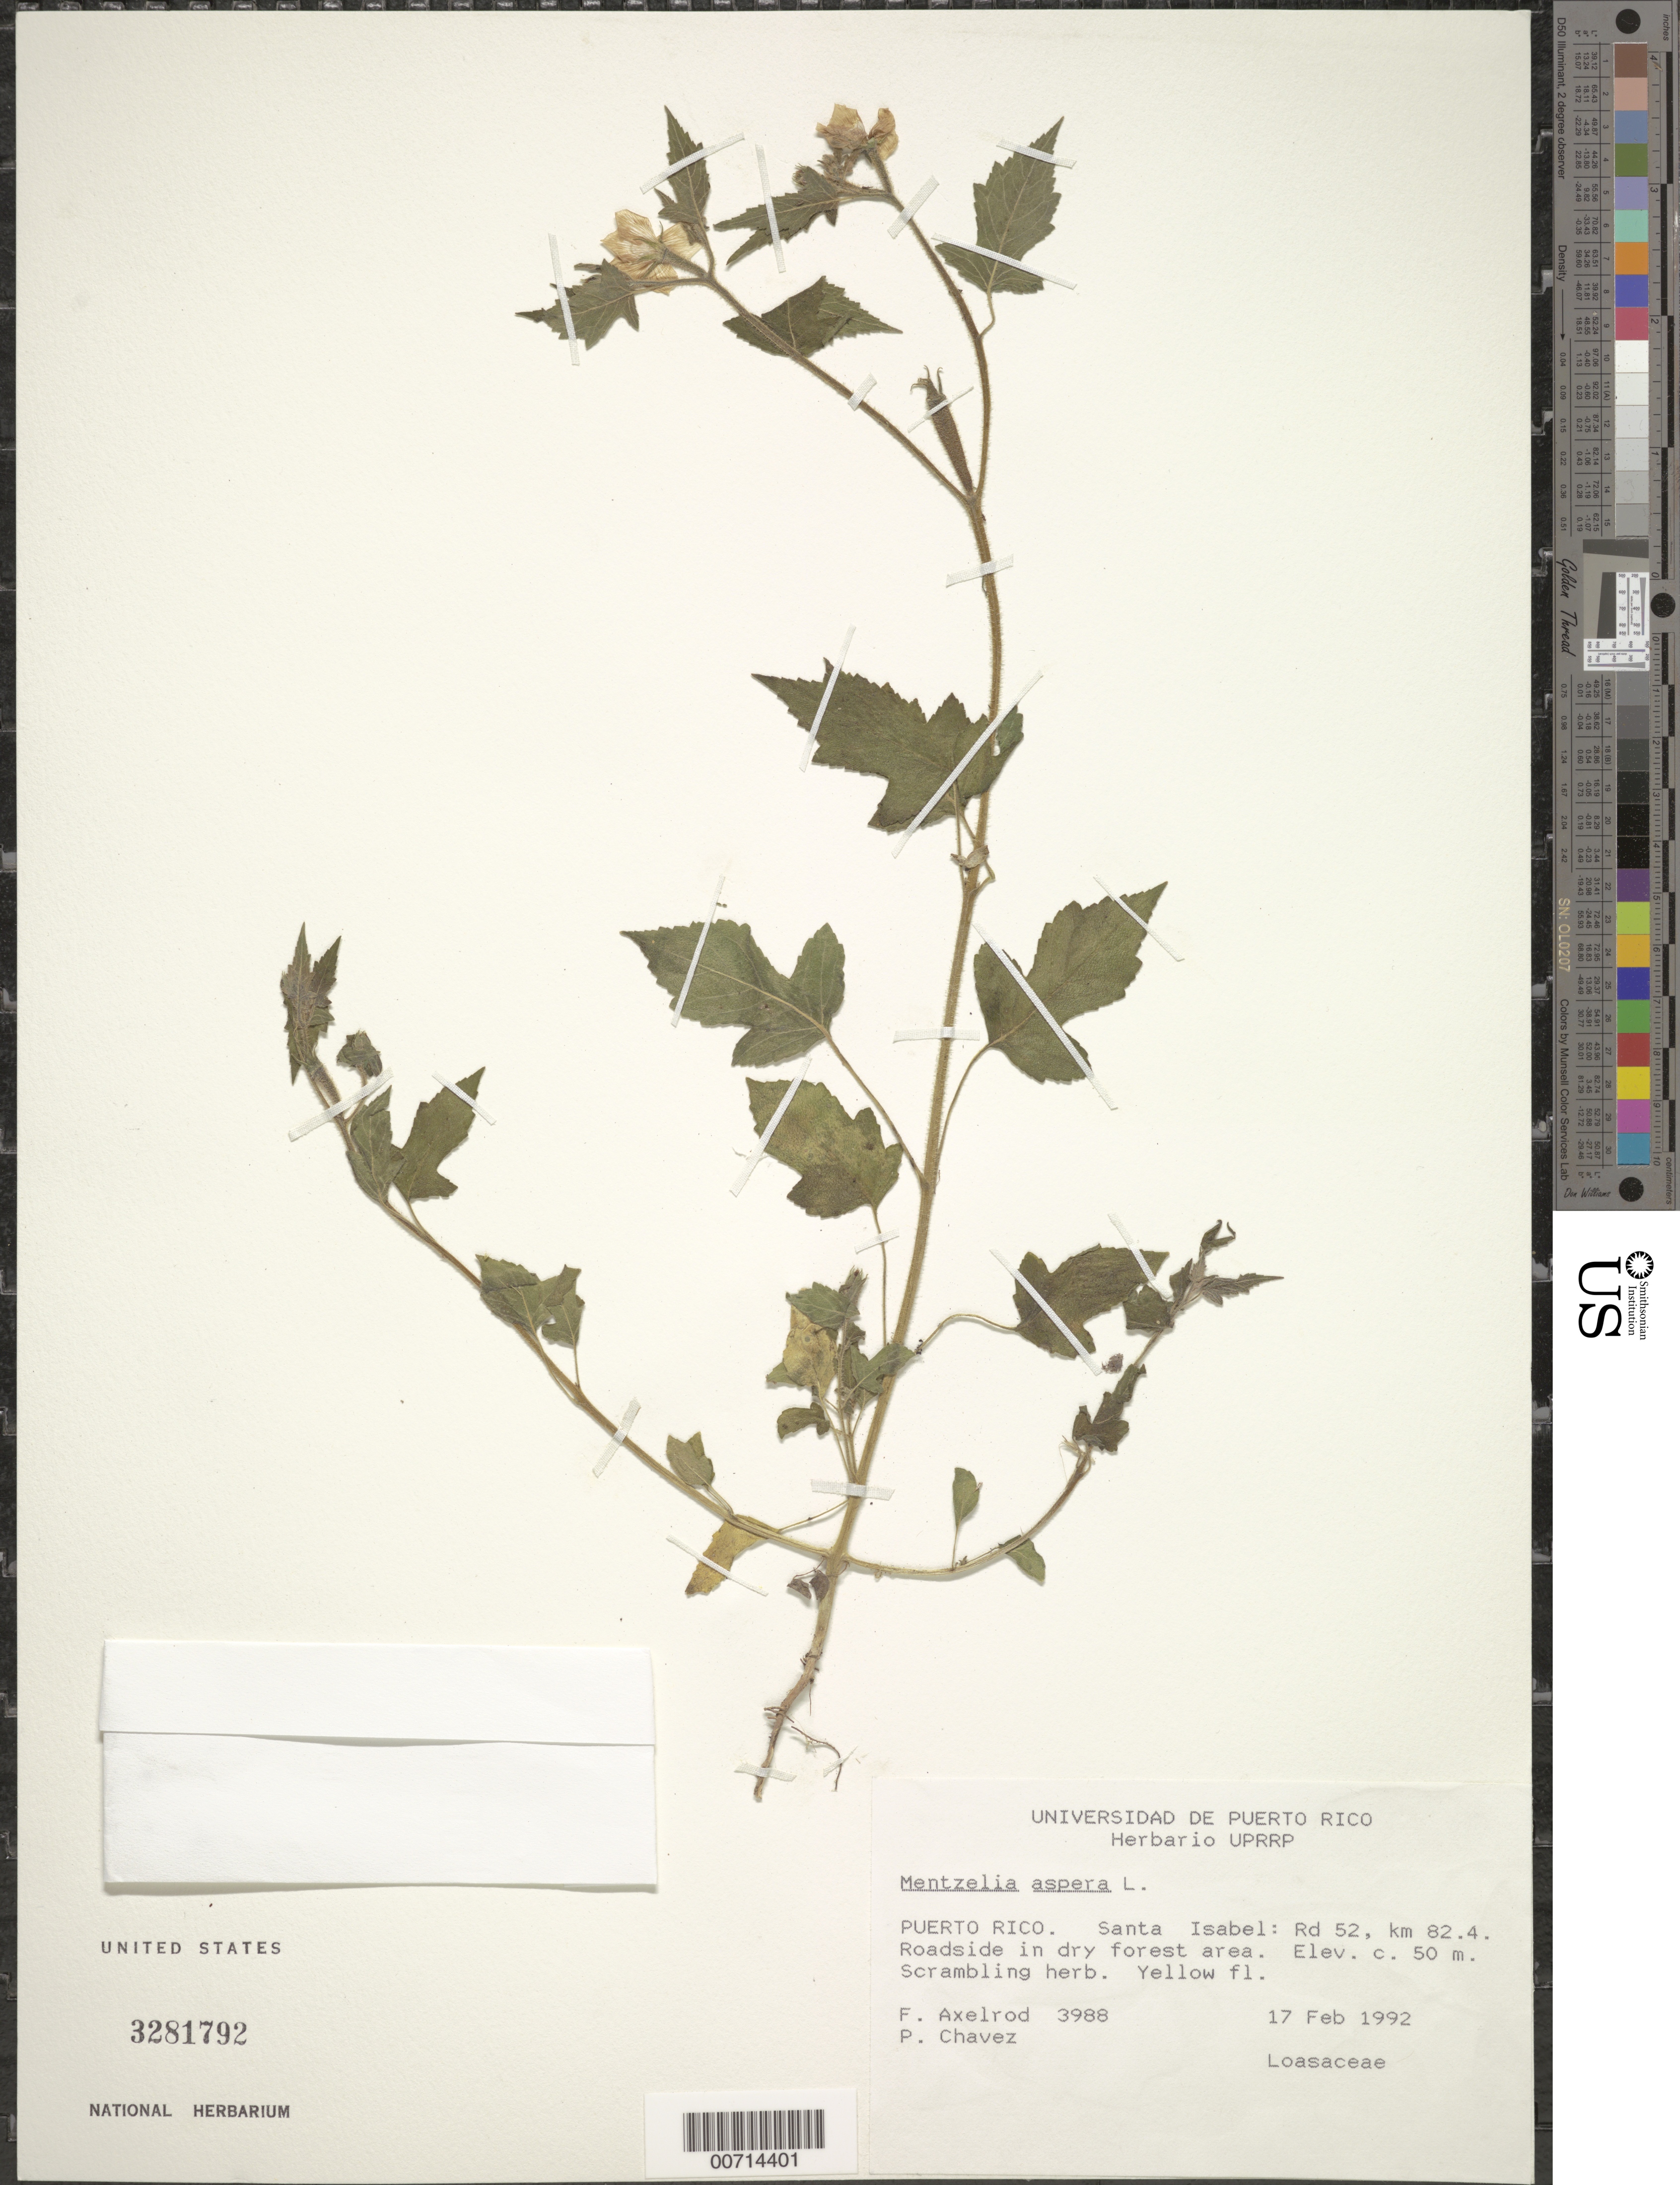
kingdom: Plantae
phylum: Tracheophyta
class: Magnoliopsida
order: Cornales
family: Loasaceae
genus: Mentzelia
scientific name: Mentzelia aspera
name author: L.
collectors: F. S. Axelrod & P. Chavez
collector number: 3988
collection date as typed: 17 Feb 1992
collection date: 1992-02-17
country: Puerto Rico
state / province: Santa Isabel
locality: Santa Isabel: Rd. 52, km 82.4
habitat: Roadside in dry forest area.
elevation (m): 50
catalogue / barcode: US 3281792